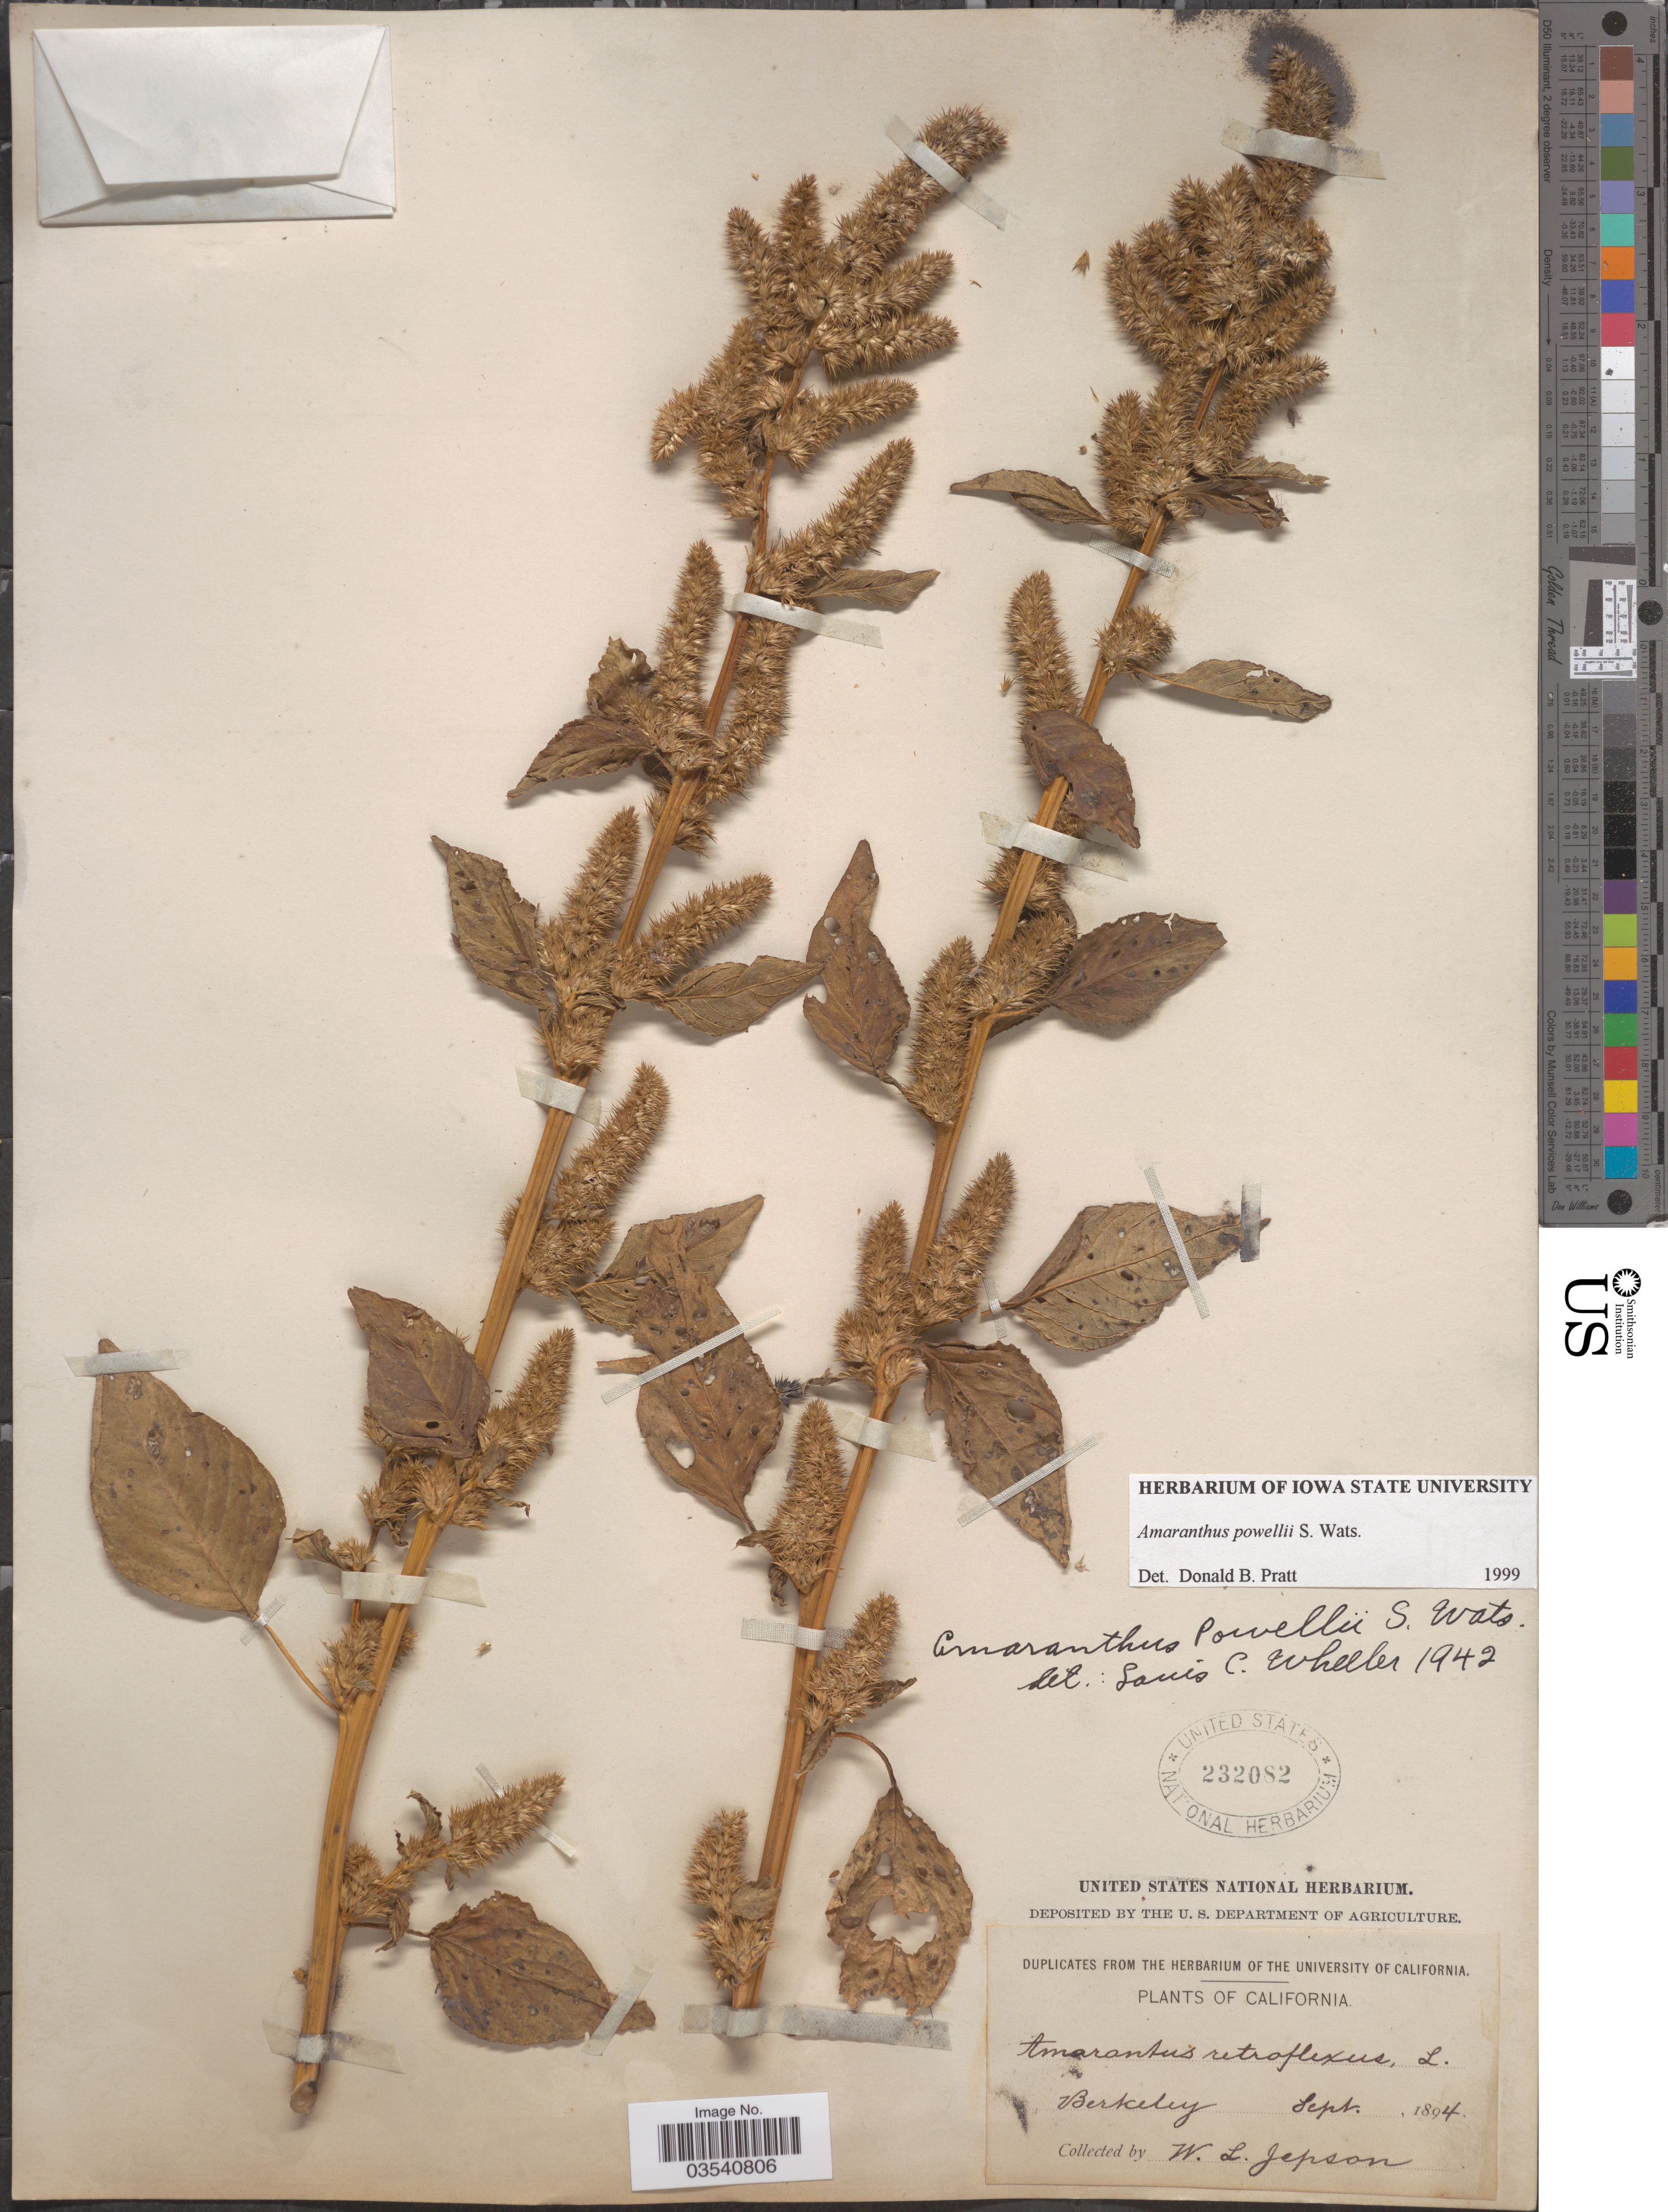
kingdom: Plantae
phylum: Tracheophyta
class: Magnoliopsida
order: Caryophyllales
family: Amaranthaceae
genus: Amaranthus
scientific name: Amaranthus powellii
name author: S. Watson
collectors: W. L. Jepson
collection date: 1894-09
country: United States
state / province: California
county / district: Alameda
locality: Berkeley.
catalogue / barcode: US 232082